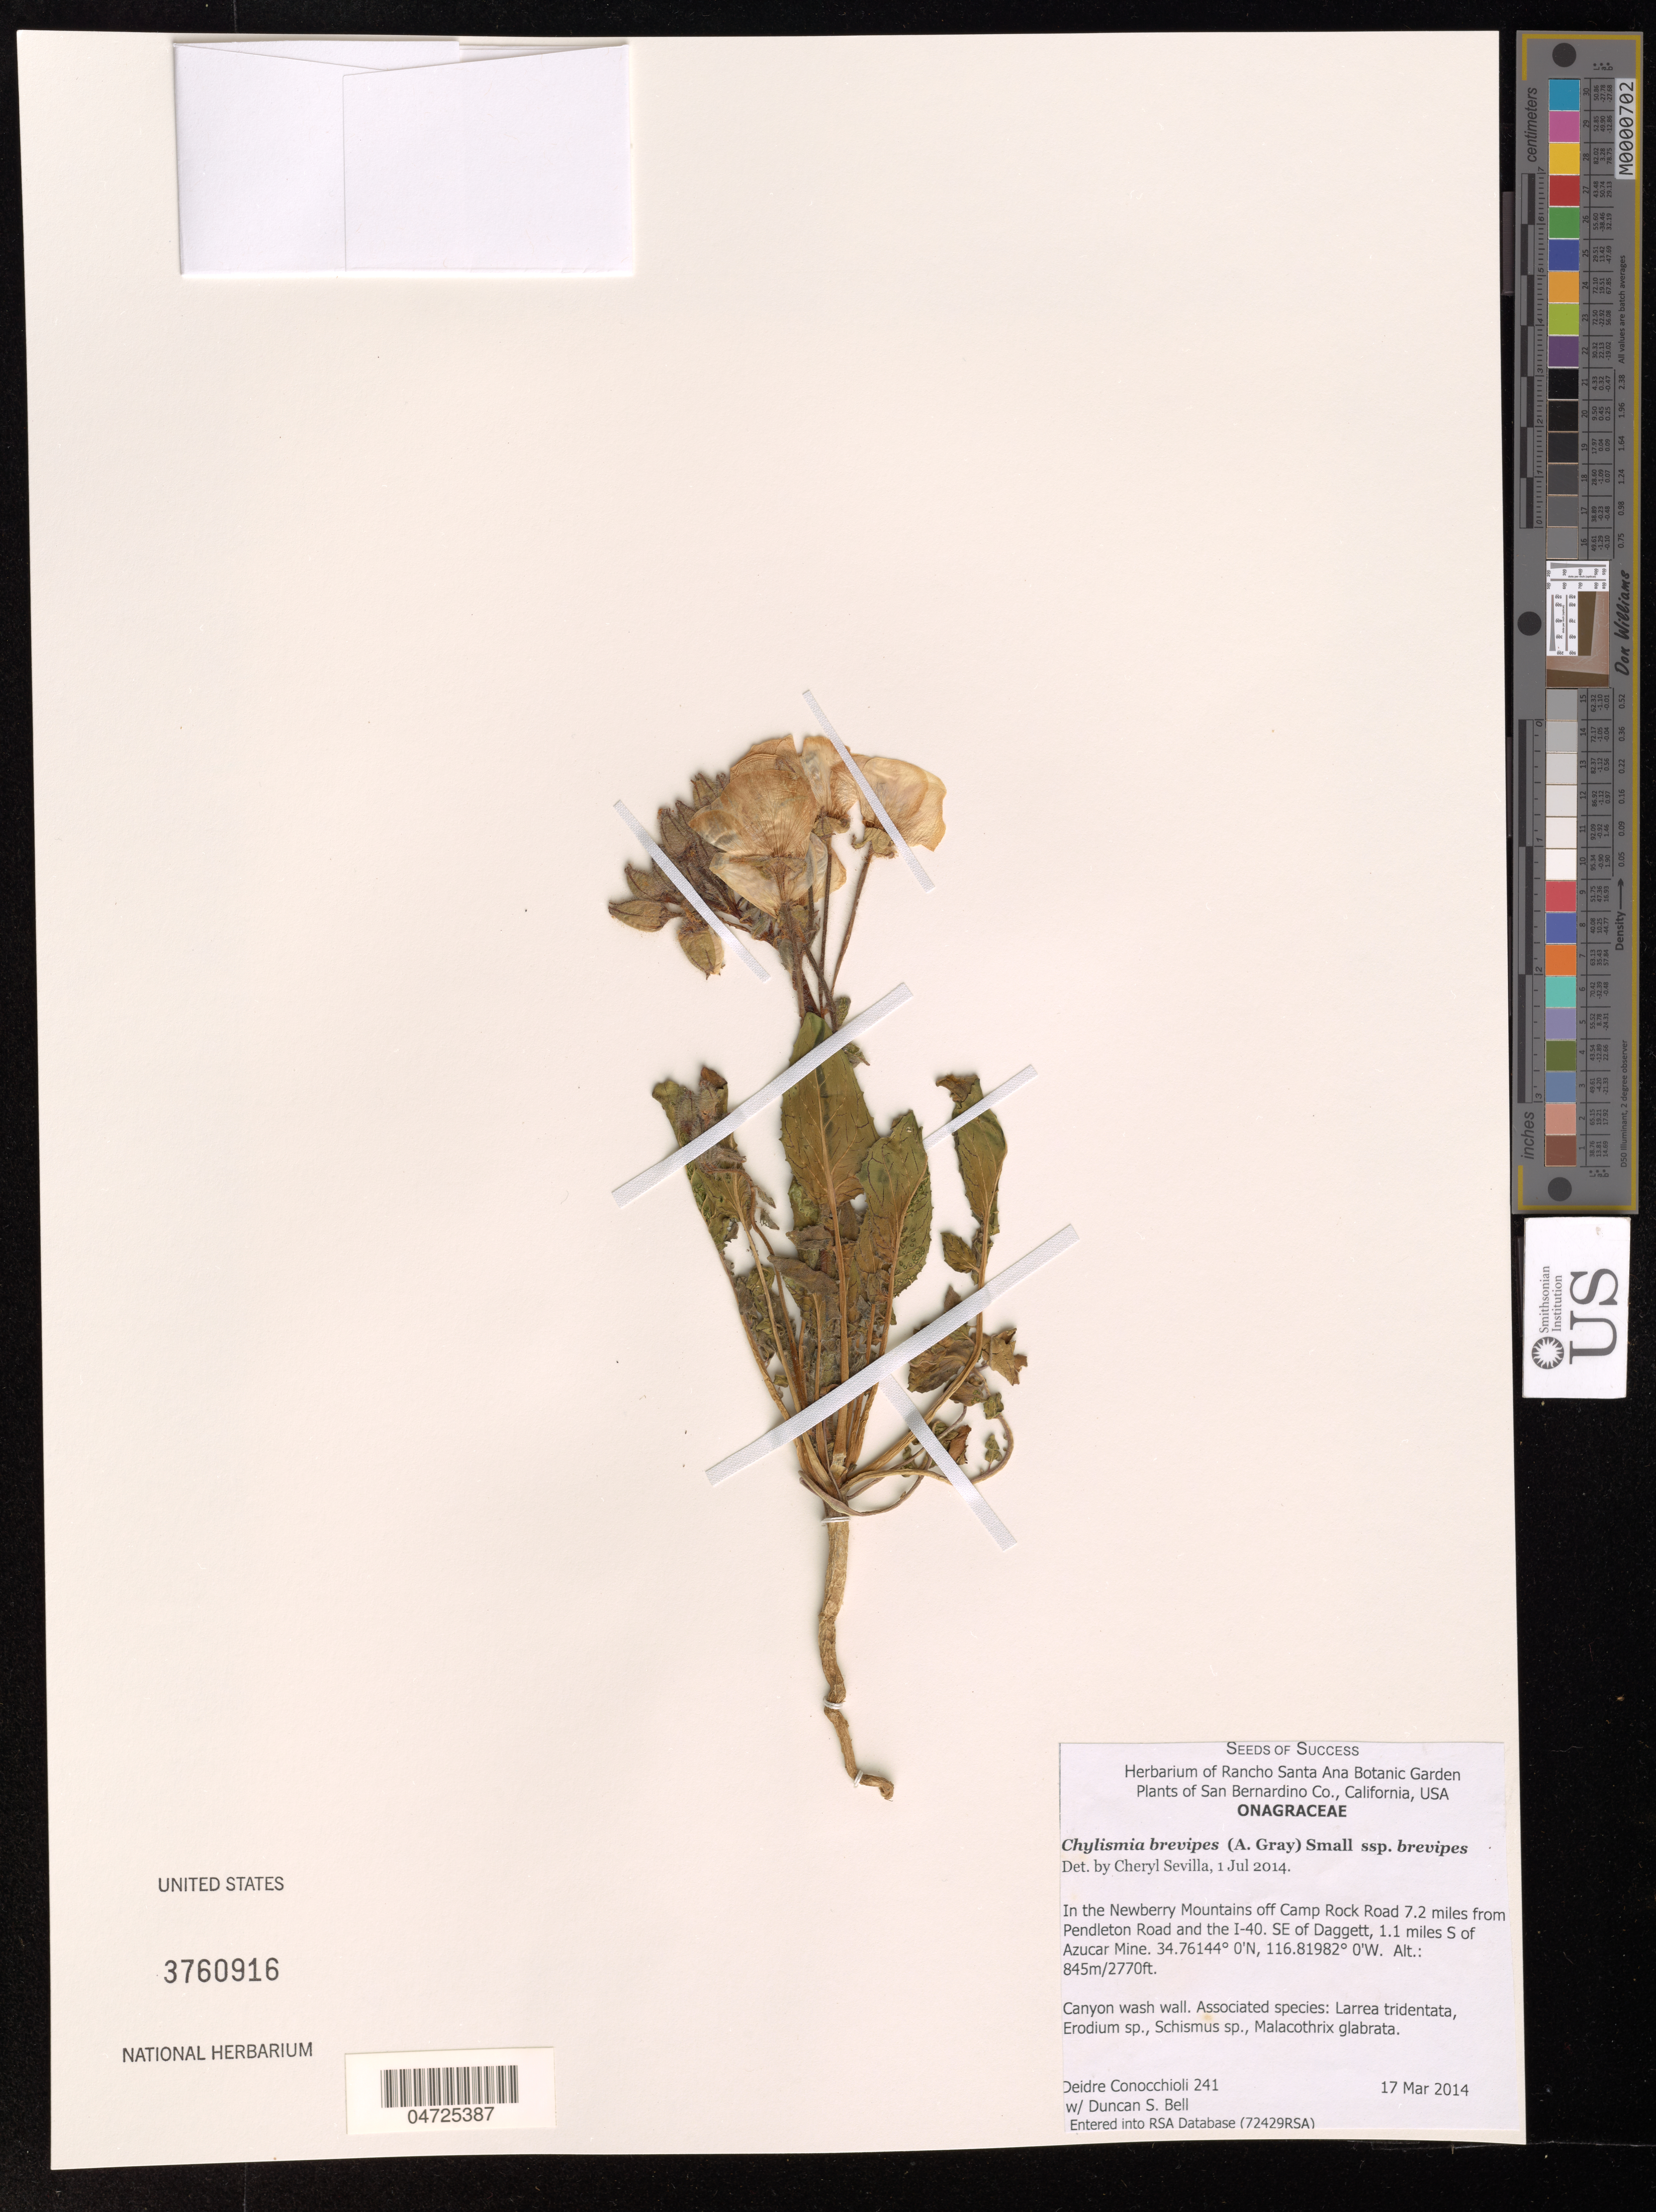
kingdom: Plantae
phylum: Tracheophyta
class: Magnoliopsida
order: Myrtales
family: Onagraceae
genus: Chylismia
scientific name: Chylismia brevipes subsp. brevipes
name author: (A. Gray) Small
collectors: D. Conocchioli & D. S. Bell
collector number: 241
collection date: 2014-04-07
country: United States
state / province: California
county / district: San Bernardino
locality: In the Newberry Mountains off Camp Rock Road 7.2 m from Pendleton Road and the I-40 SE of Daggett. 1.1 m S of Azucar Mine.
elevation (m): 844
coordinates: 34.76144 0 N, 116.81982 0 W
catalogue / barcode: US 3760916